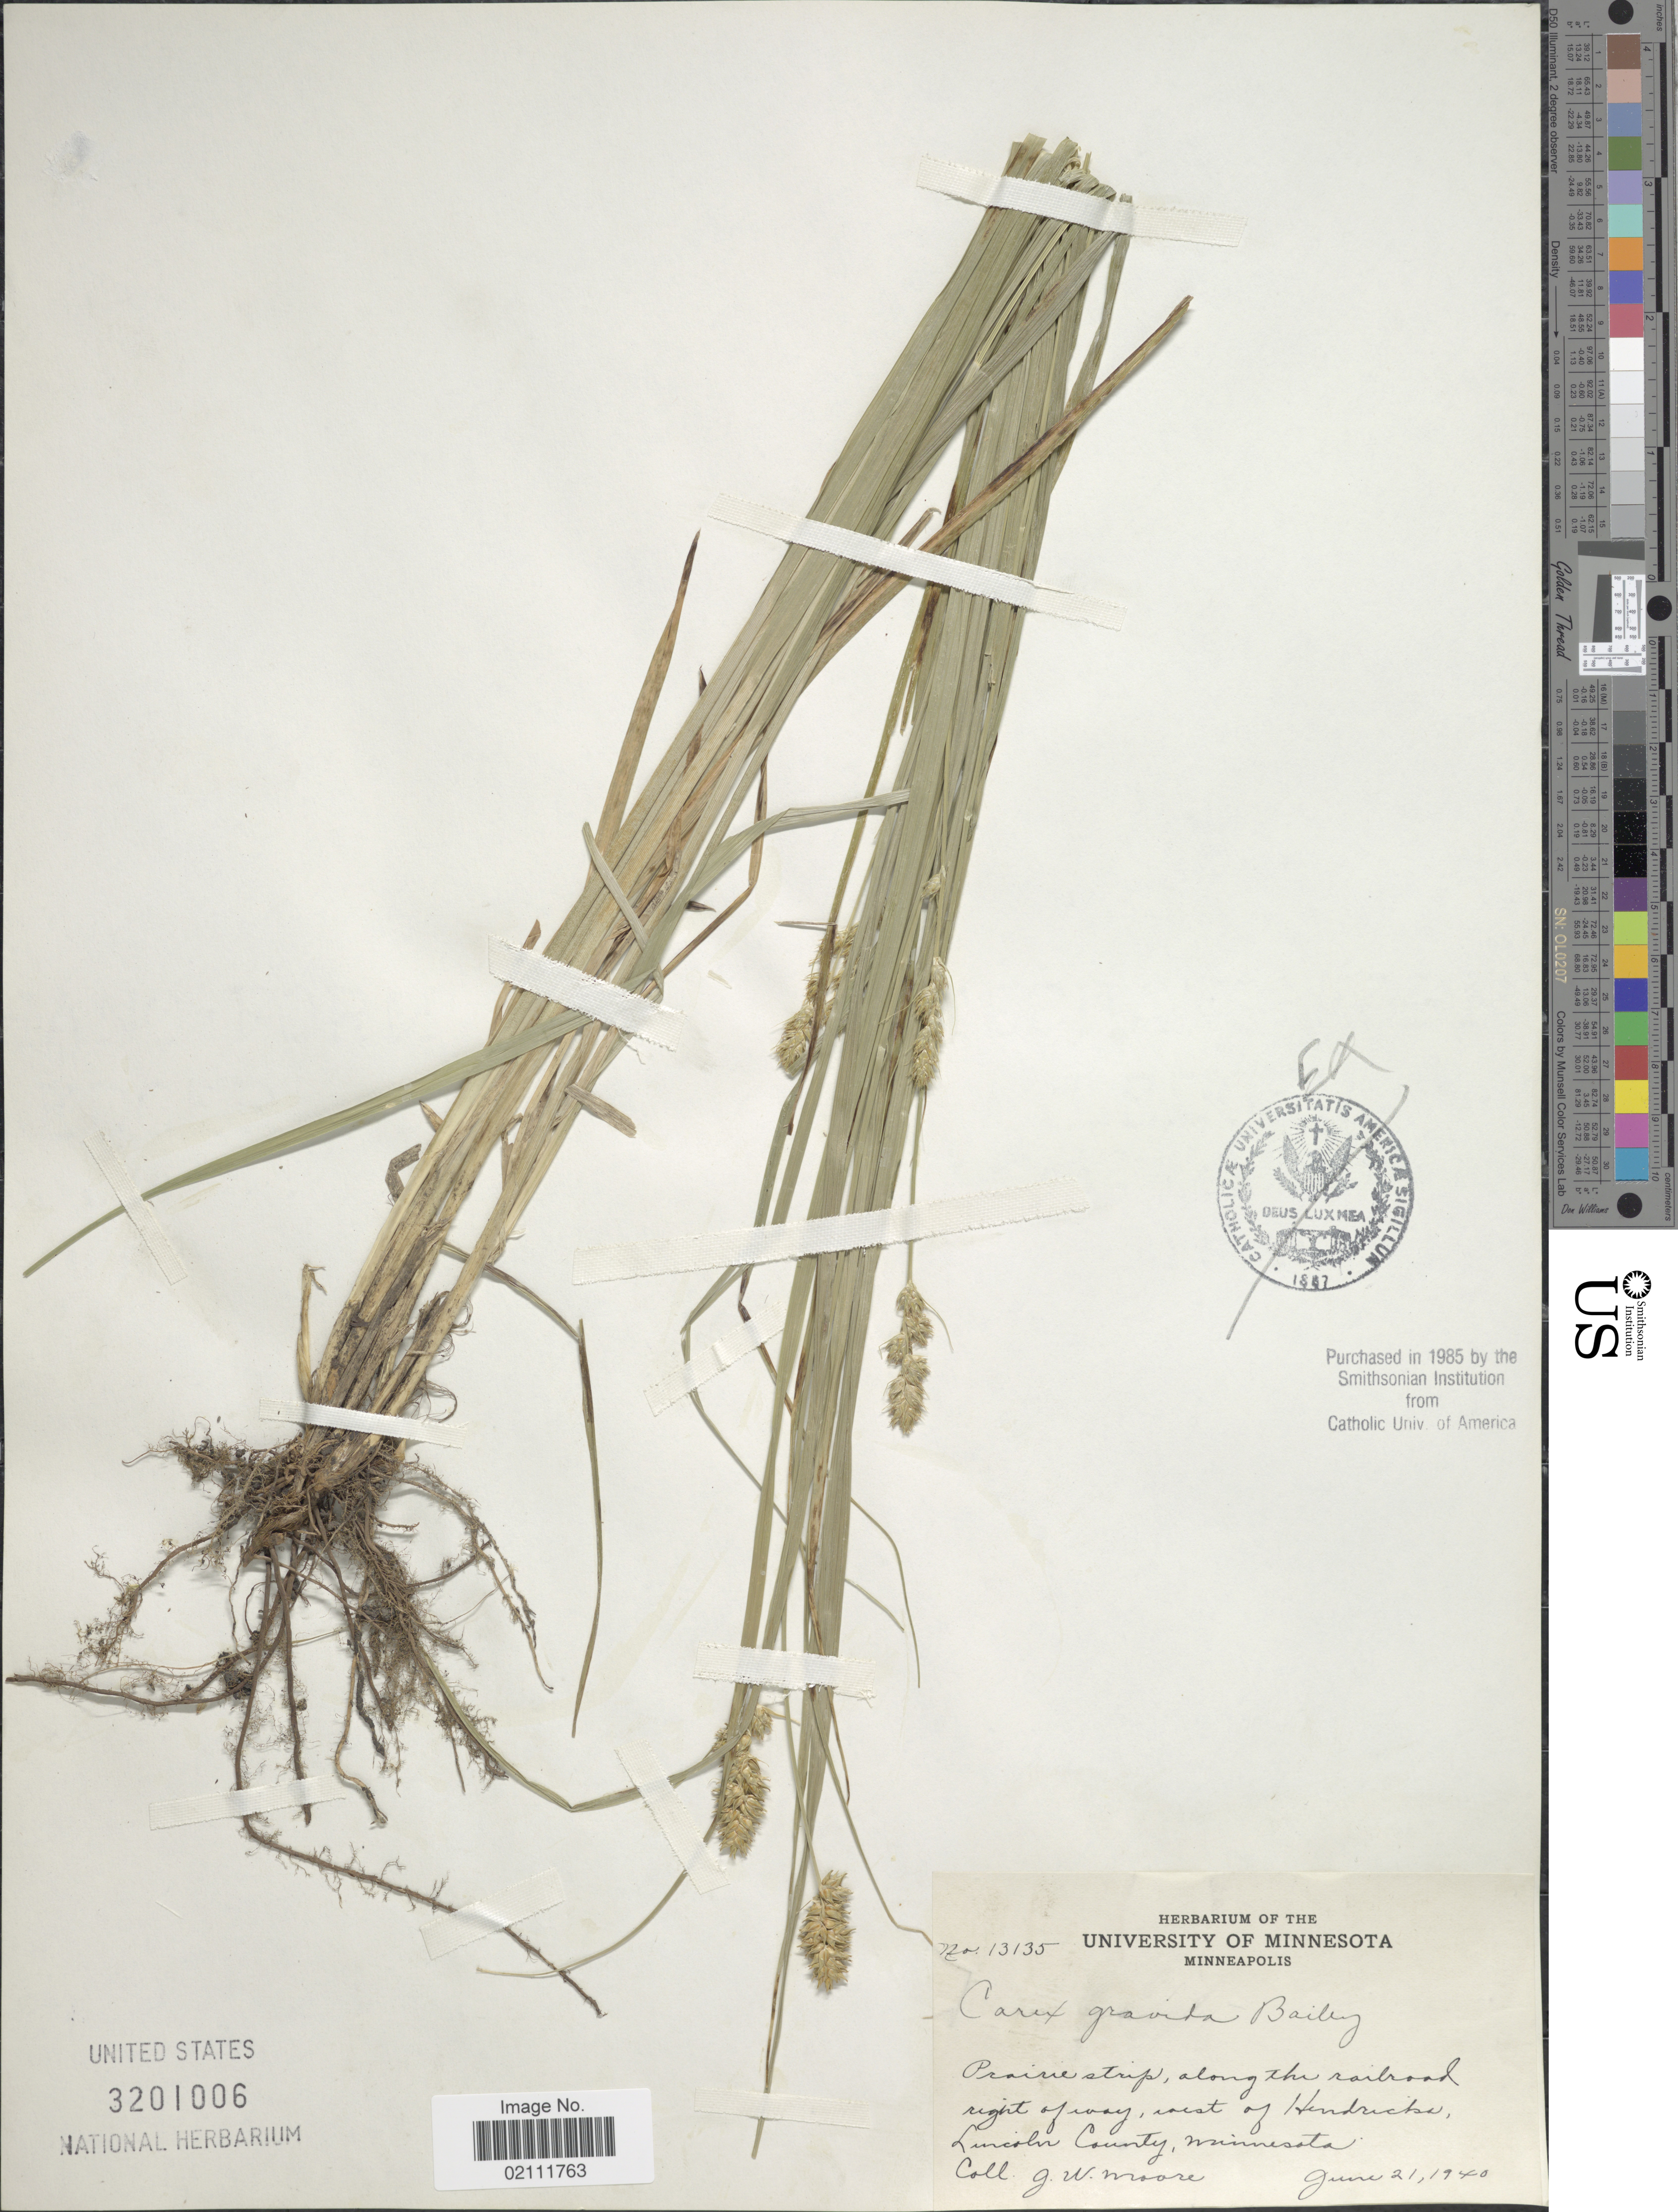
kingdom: Plantae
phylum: Tracheophyta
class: Liliopsida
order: Poales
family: Cyperaceae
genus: Carex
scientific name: Carex gravida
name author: L.H. Bailey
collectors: J. Moore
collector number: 13135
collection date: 1940-06-21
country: United States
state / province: Minnesota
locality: Prairie strip, along the railroad right of way, west of Hendricks, Lincoln County.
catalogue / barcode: US 3201006